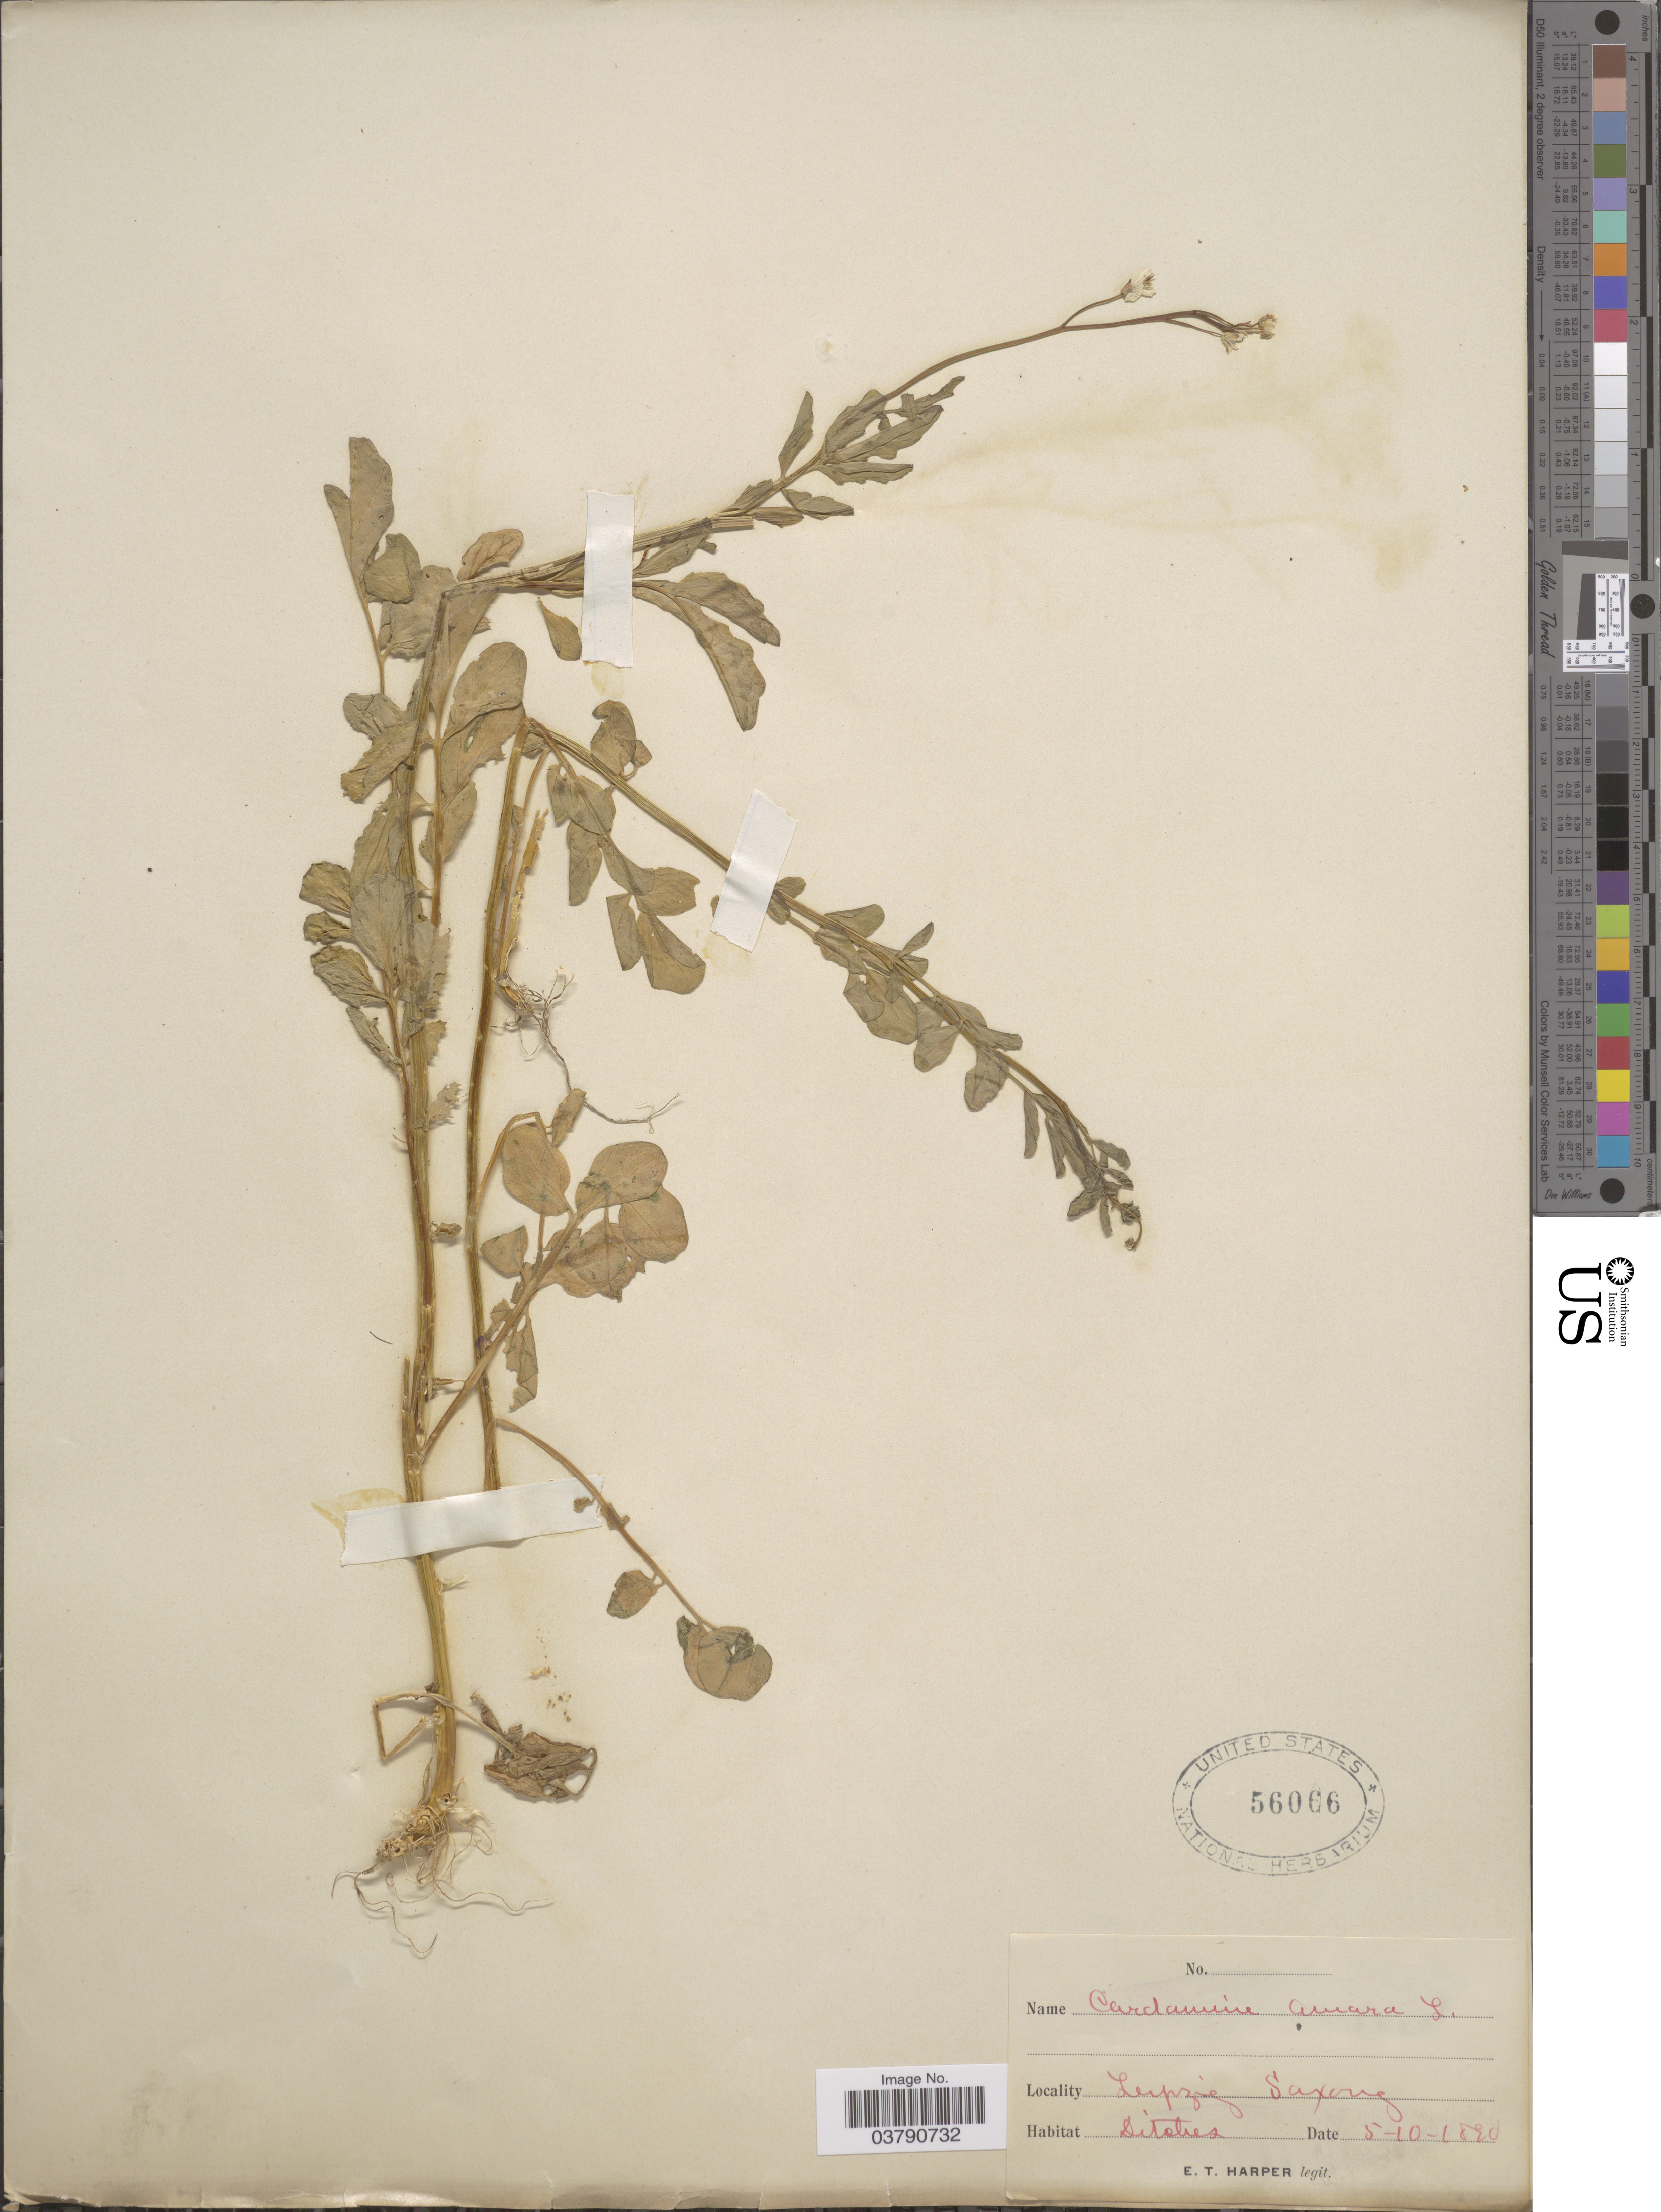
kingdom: Plantae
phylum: Tracheophyta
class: Magnoliopsida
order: Brassicales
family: Brassicaceae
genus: Cardamine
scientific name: Cardamine amara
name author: L.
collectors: E. T. Harper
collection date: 1890-10-05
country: Germany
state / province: Niedersachsen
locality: Leipzig Saxony.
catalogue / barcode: US 56066